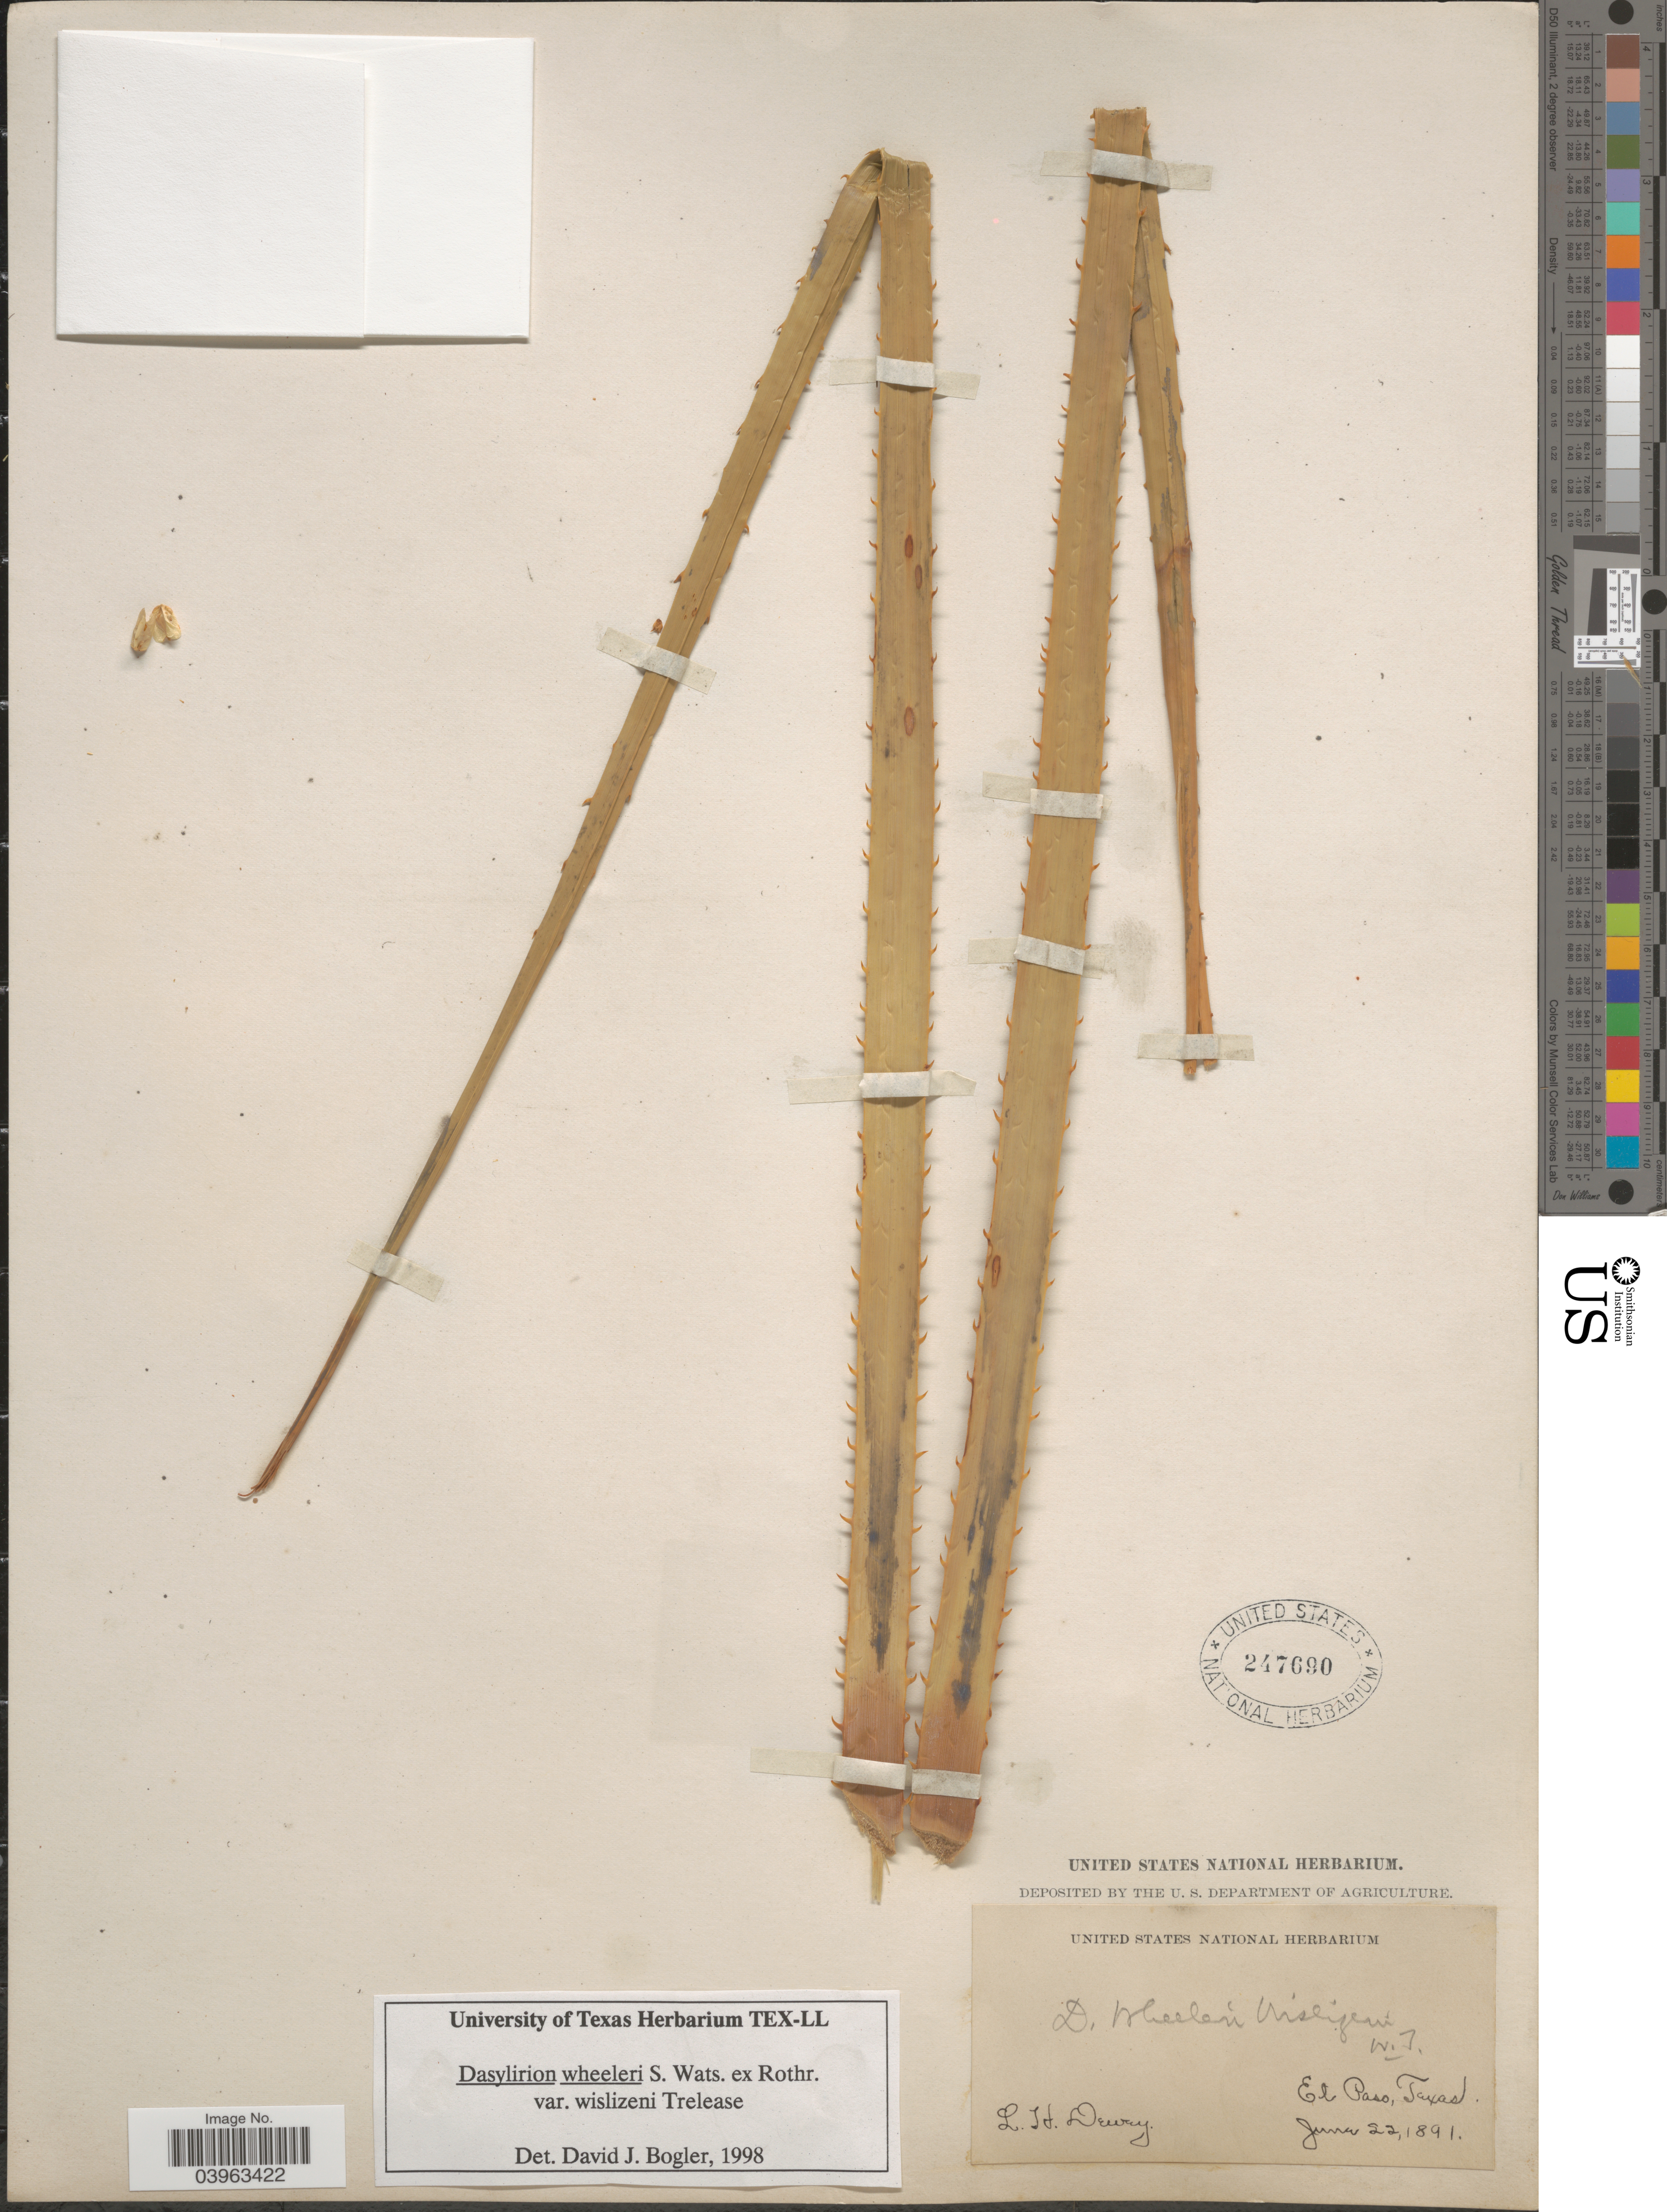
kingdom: Plantae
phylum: Tracheophyta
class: Liliopsida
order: Asparagales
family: Asparagaceae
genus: Dasylirion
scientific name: Dasylirion wheeleri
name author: S. Watson ex Rothr.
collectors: L. H. Dewey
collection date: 1891-06-22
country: United States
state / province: Texas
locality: El Paso.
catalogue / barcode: US 247690